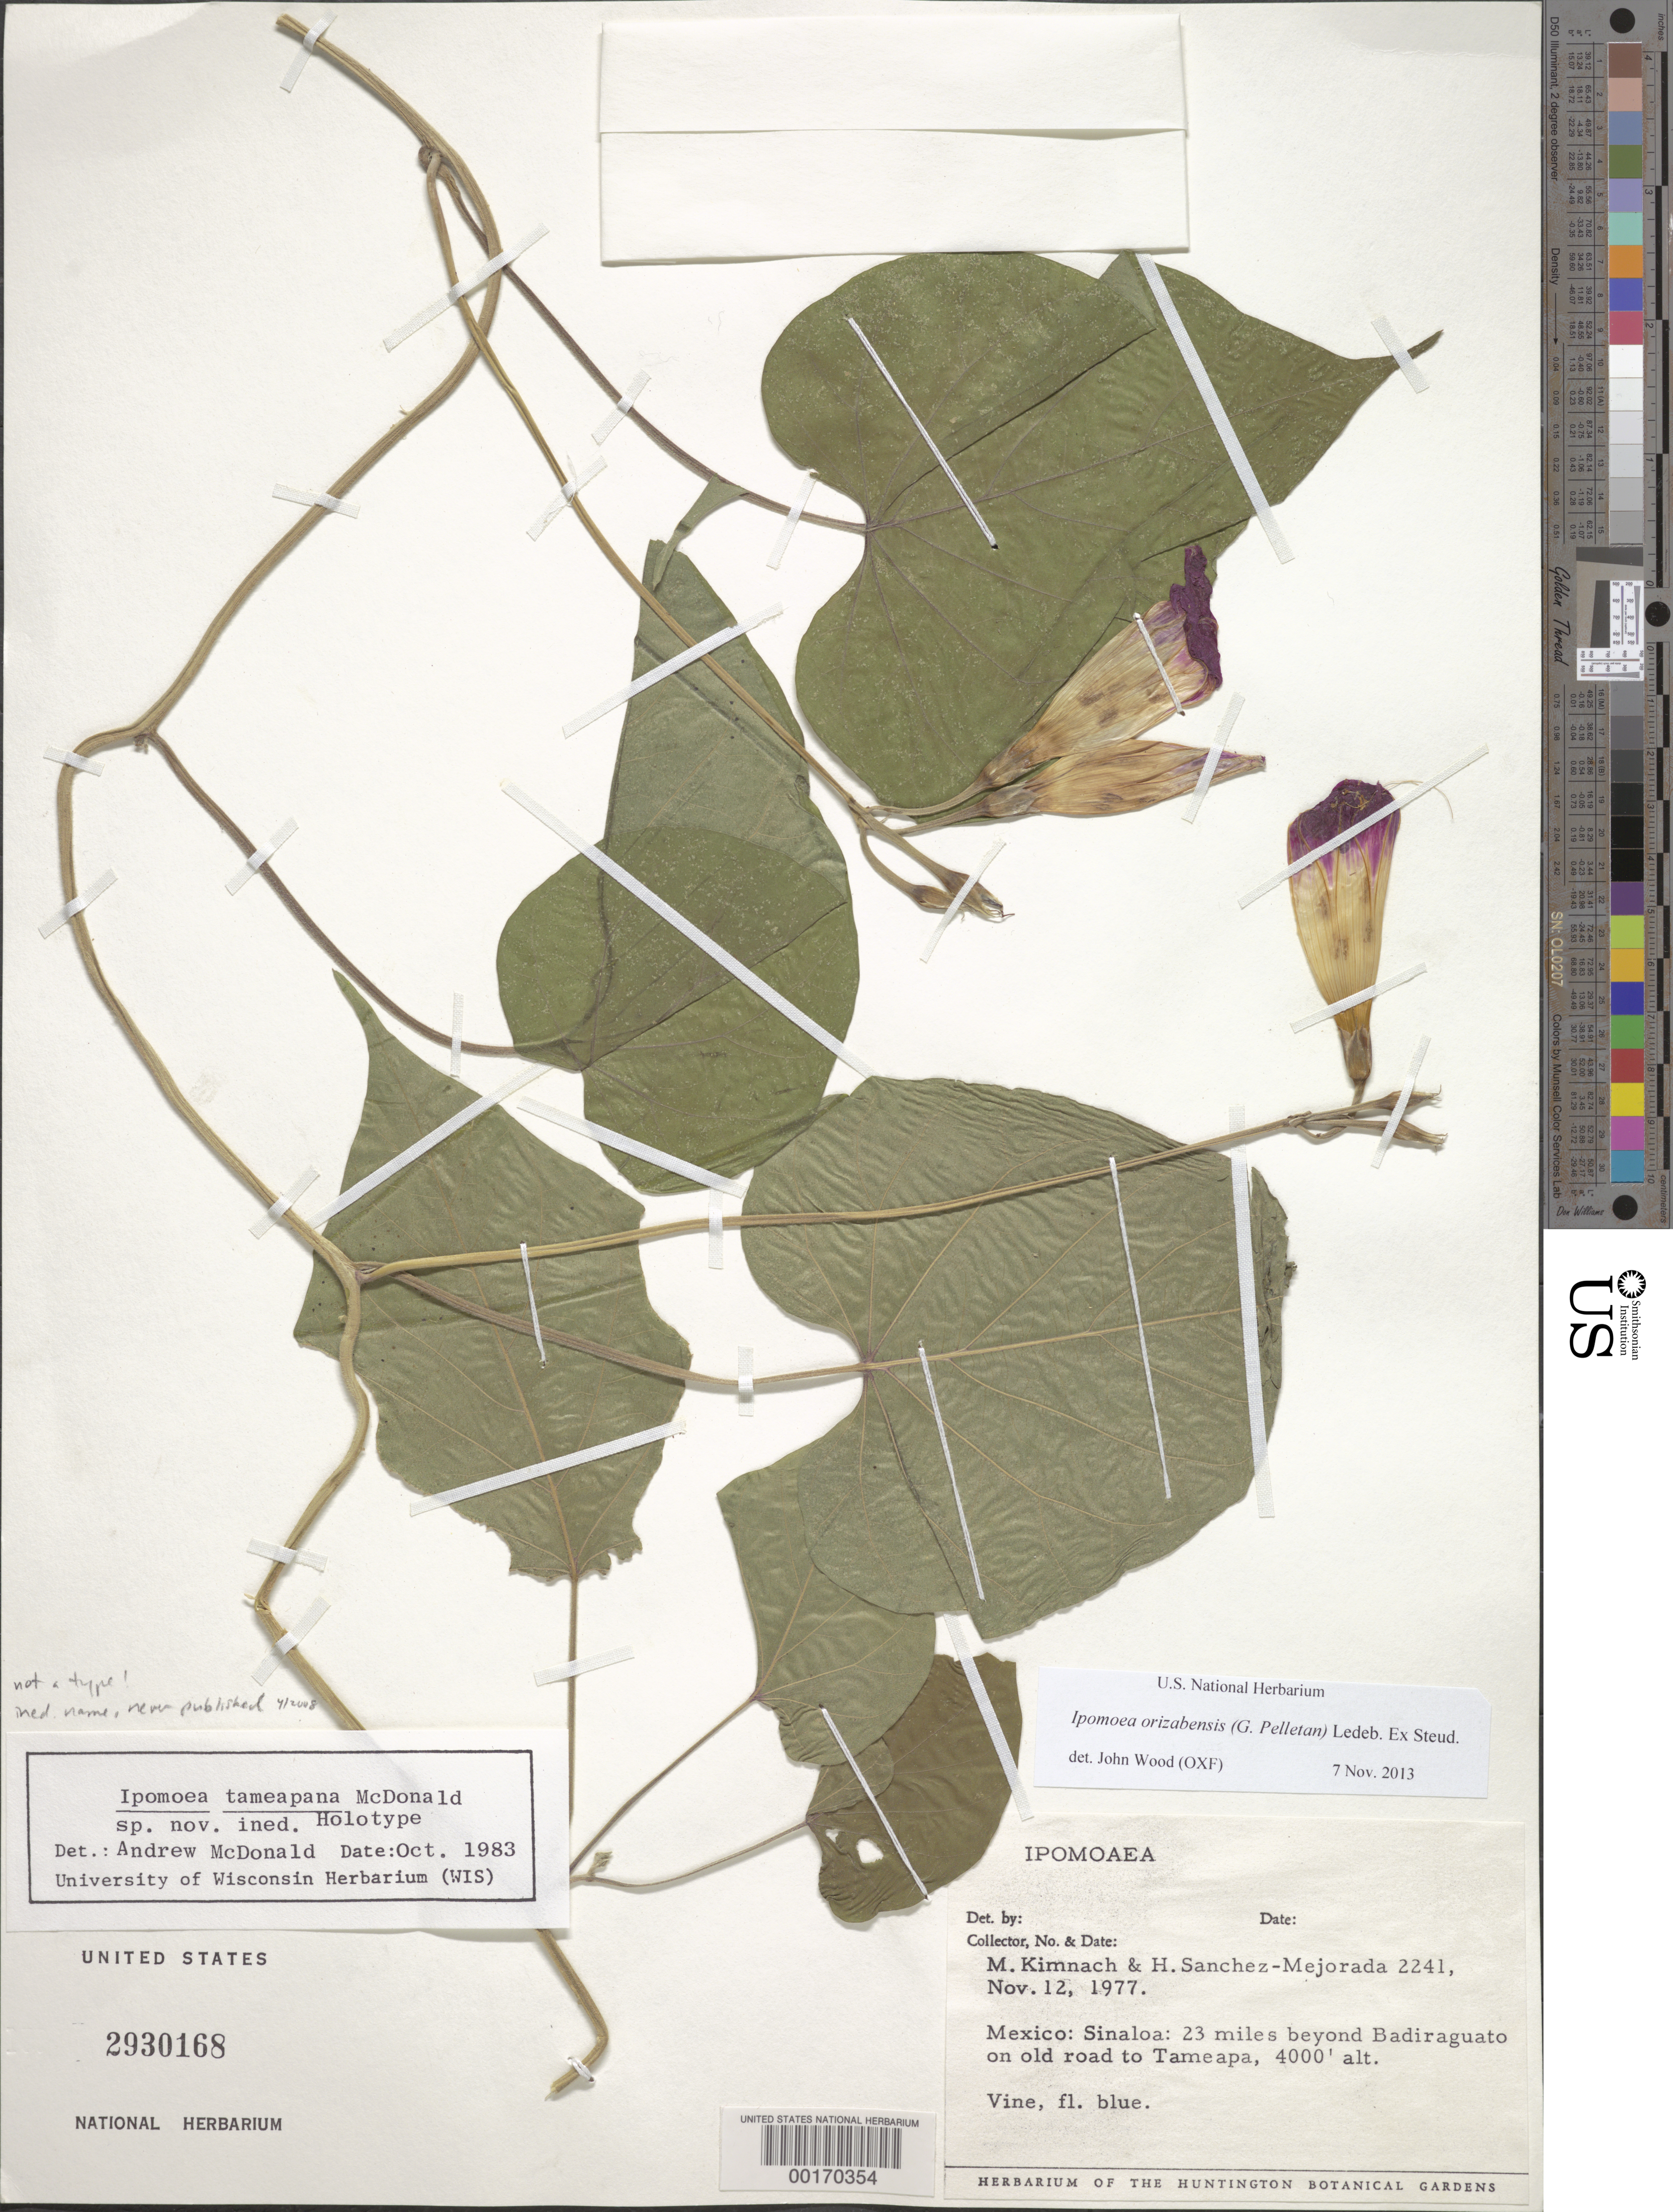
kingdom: Plantae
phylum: Tracheophyta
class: Magnoliopsida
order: Solanales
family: Convolvulaceae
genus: Ipomoea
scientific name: Ipomoea orizabensis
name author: (G. Pelletan) Ledeb. ex Steud.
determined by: Wood, John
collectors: M. W. Kimnach & H. Sánchez-Mejorada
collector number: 2241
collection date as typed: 12 Nov 1977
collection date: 1977-11-12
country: Mexico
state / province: Sinaloa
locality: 23 mi beyond Badiraguato on old road to Tameapa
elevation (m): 280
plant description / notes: Annotated as by A. McDonald (1983) as "holotype" of Ipomoea tameapana McDonald, sp. nov. ined. Name never published, deleted from Type Register and refiled in main herbarium, April 2008.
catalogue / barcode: US 2930168